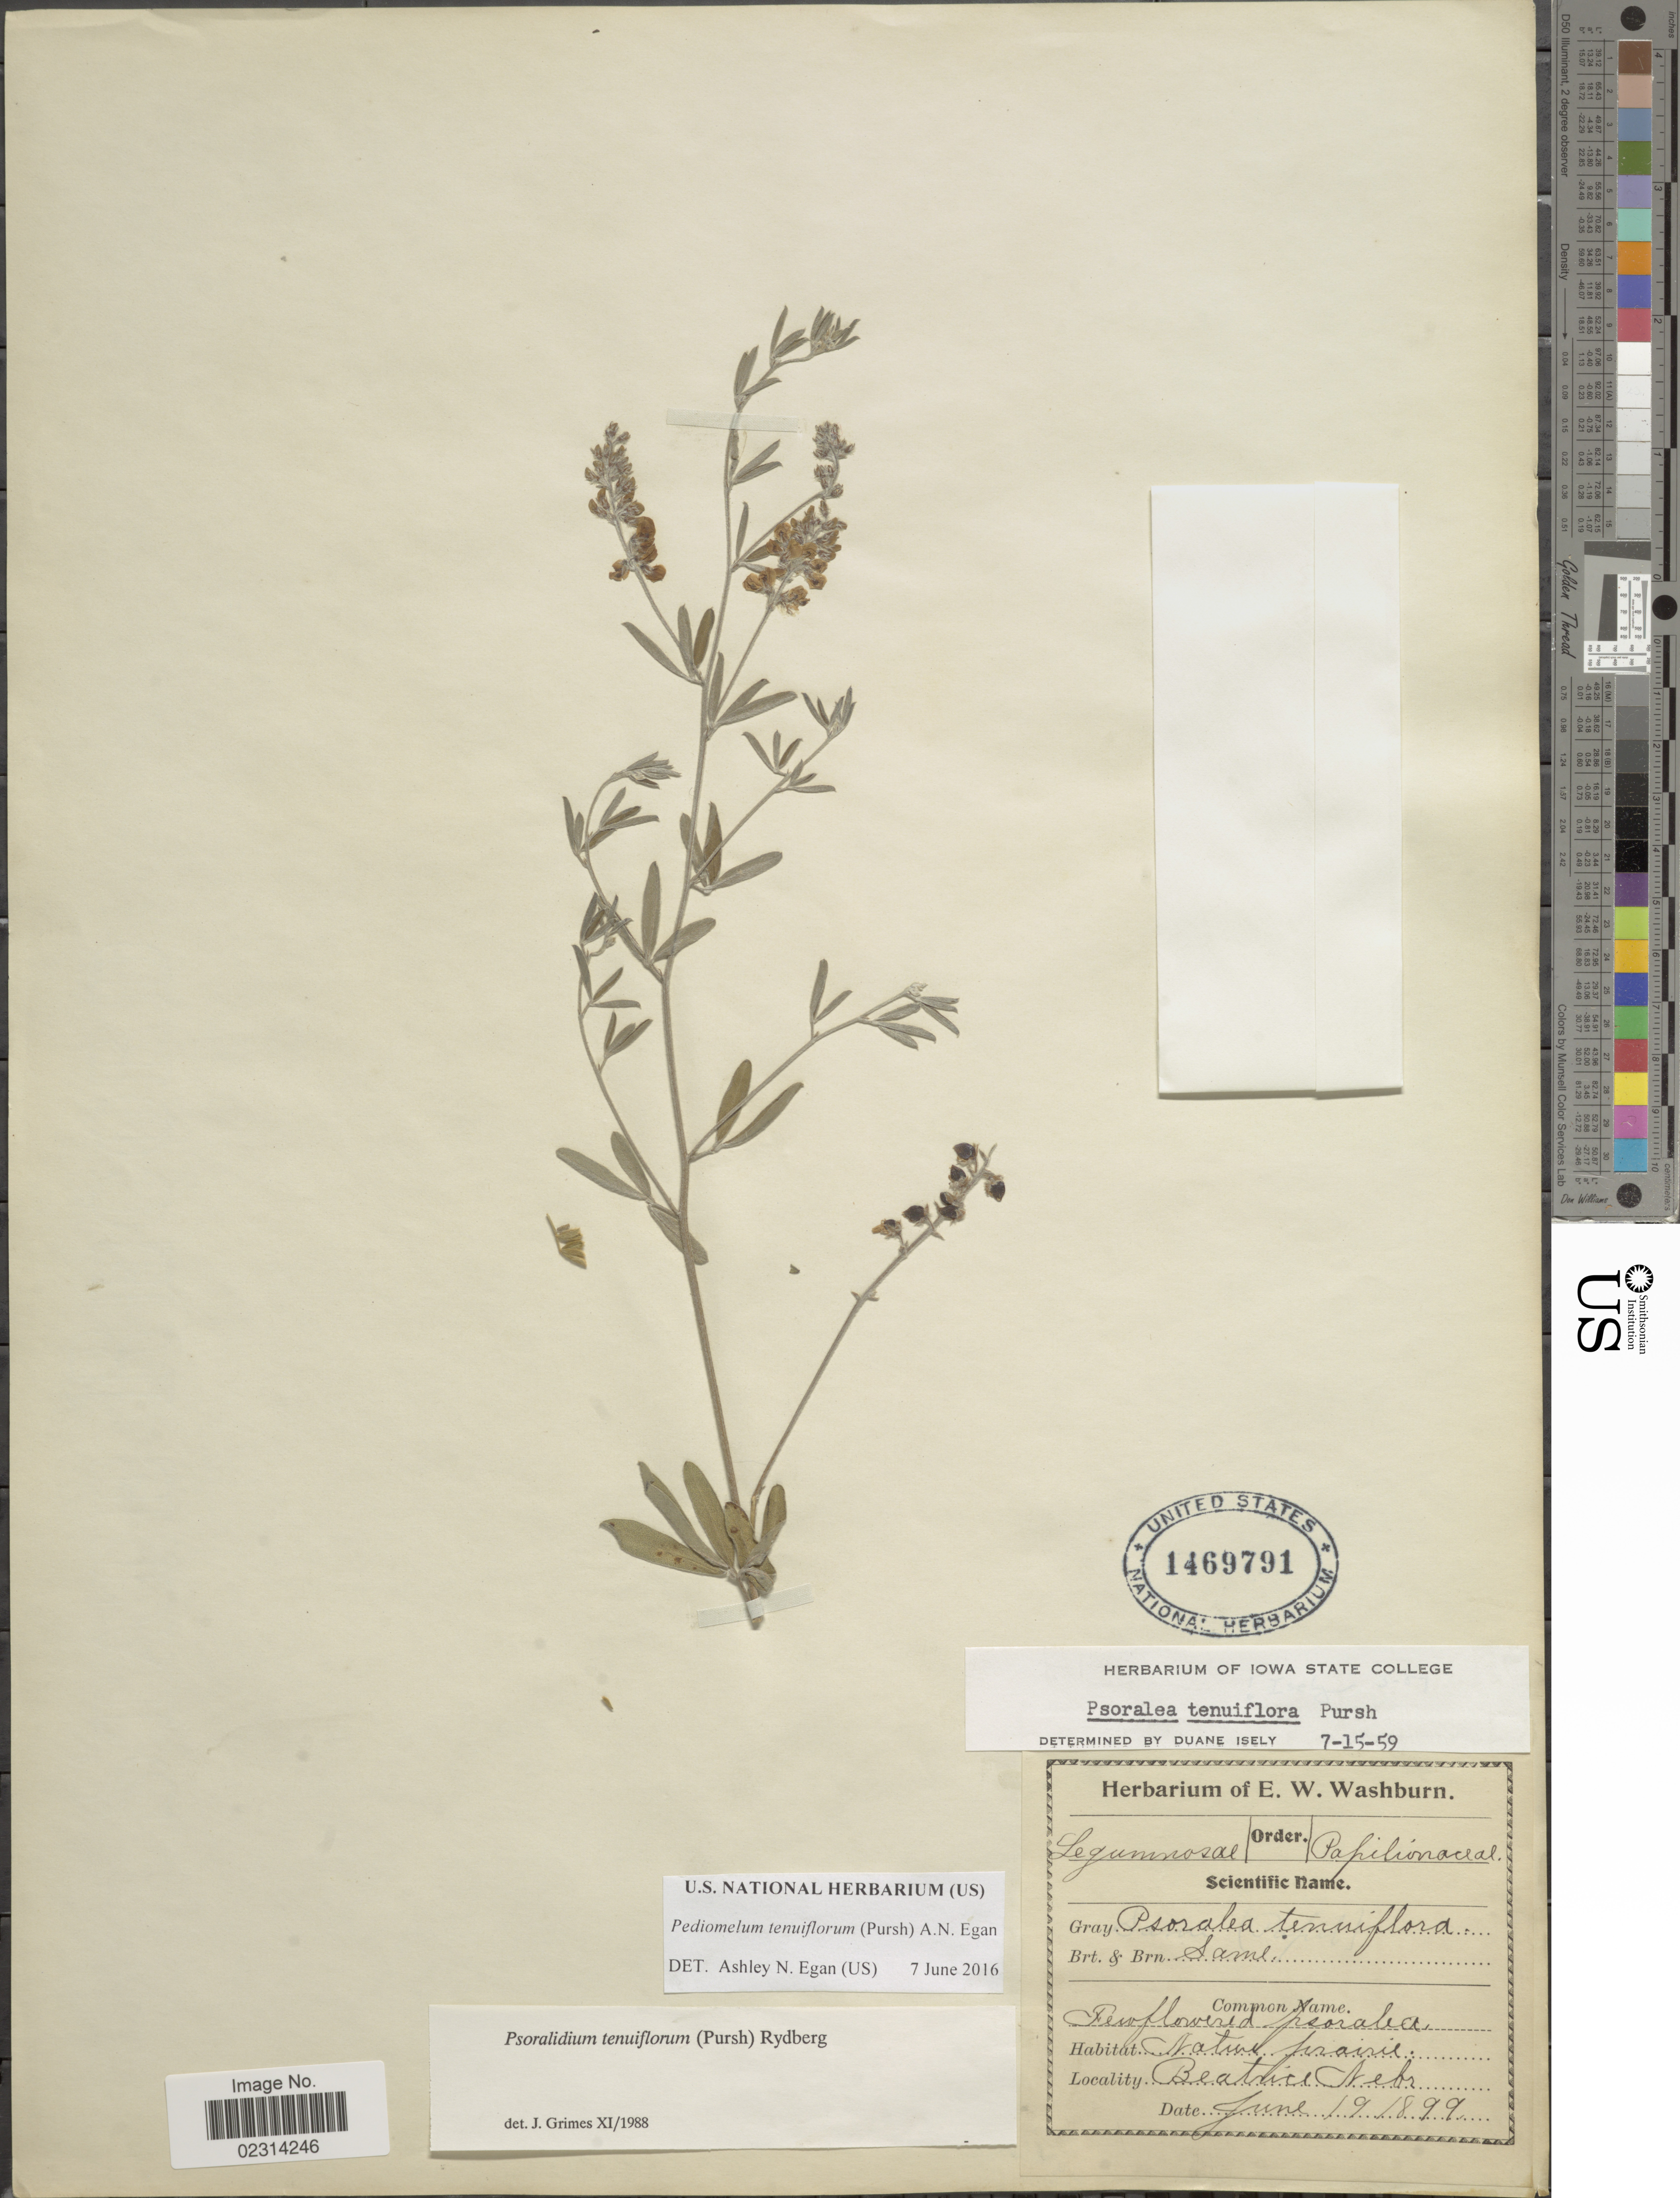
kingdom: Plantae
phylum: Tracheophyta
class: Magnoliopsida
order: Fabales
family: Fabaceae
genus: Psoralidium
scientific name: Psoralidium tenuiflorum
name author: (Pursh) Rydb.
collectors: ex herb. E. W. Washburn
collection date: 1899-06-19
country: United States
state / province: Nebraska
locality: Beatrice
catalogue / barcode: US 1469791